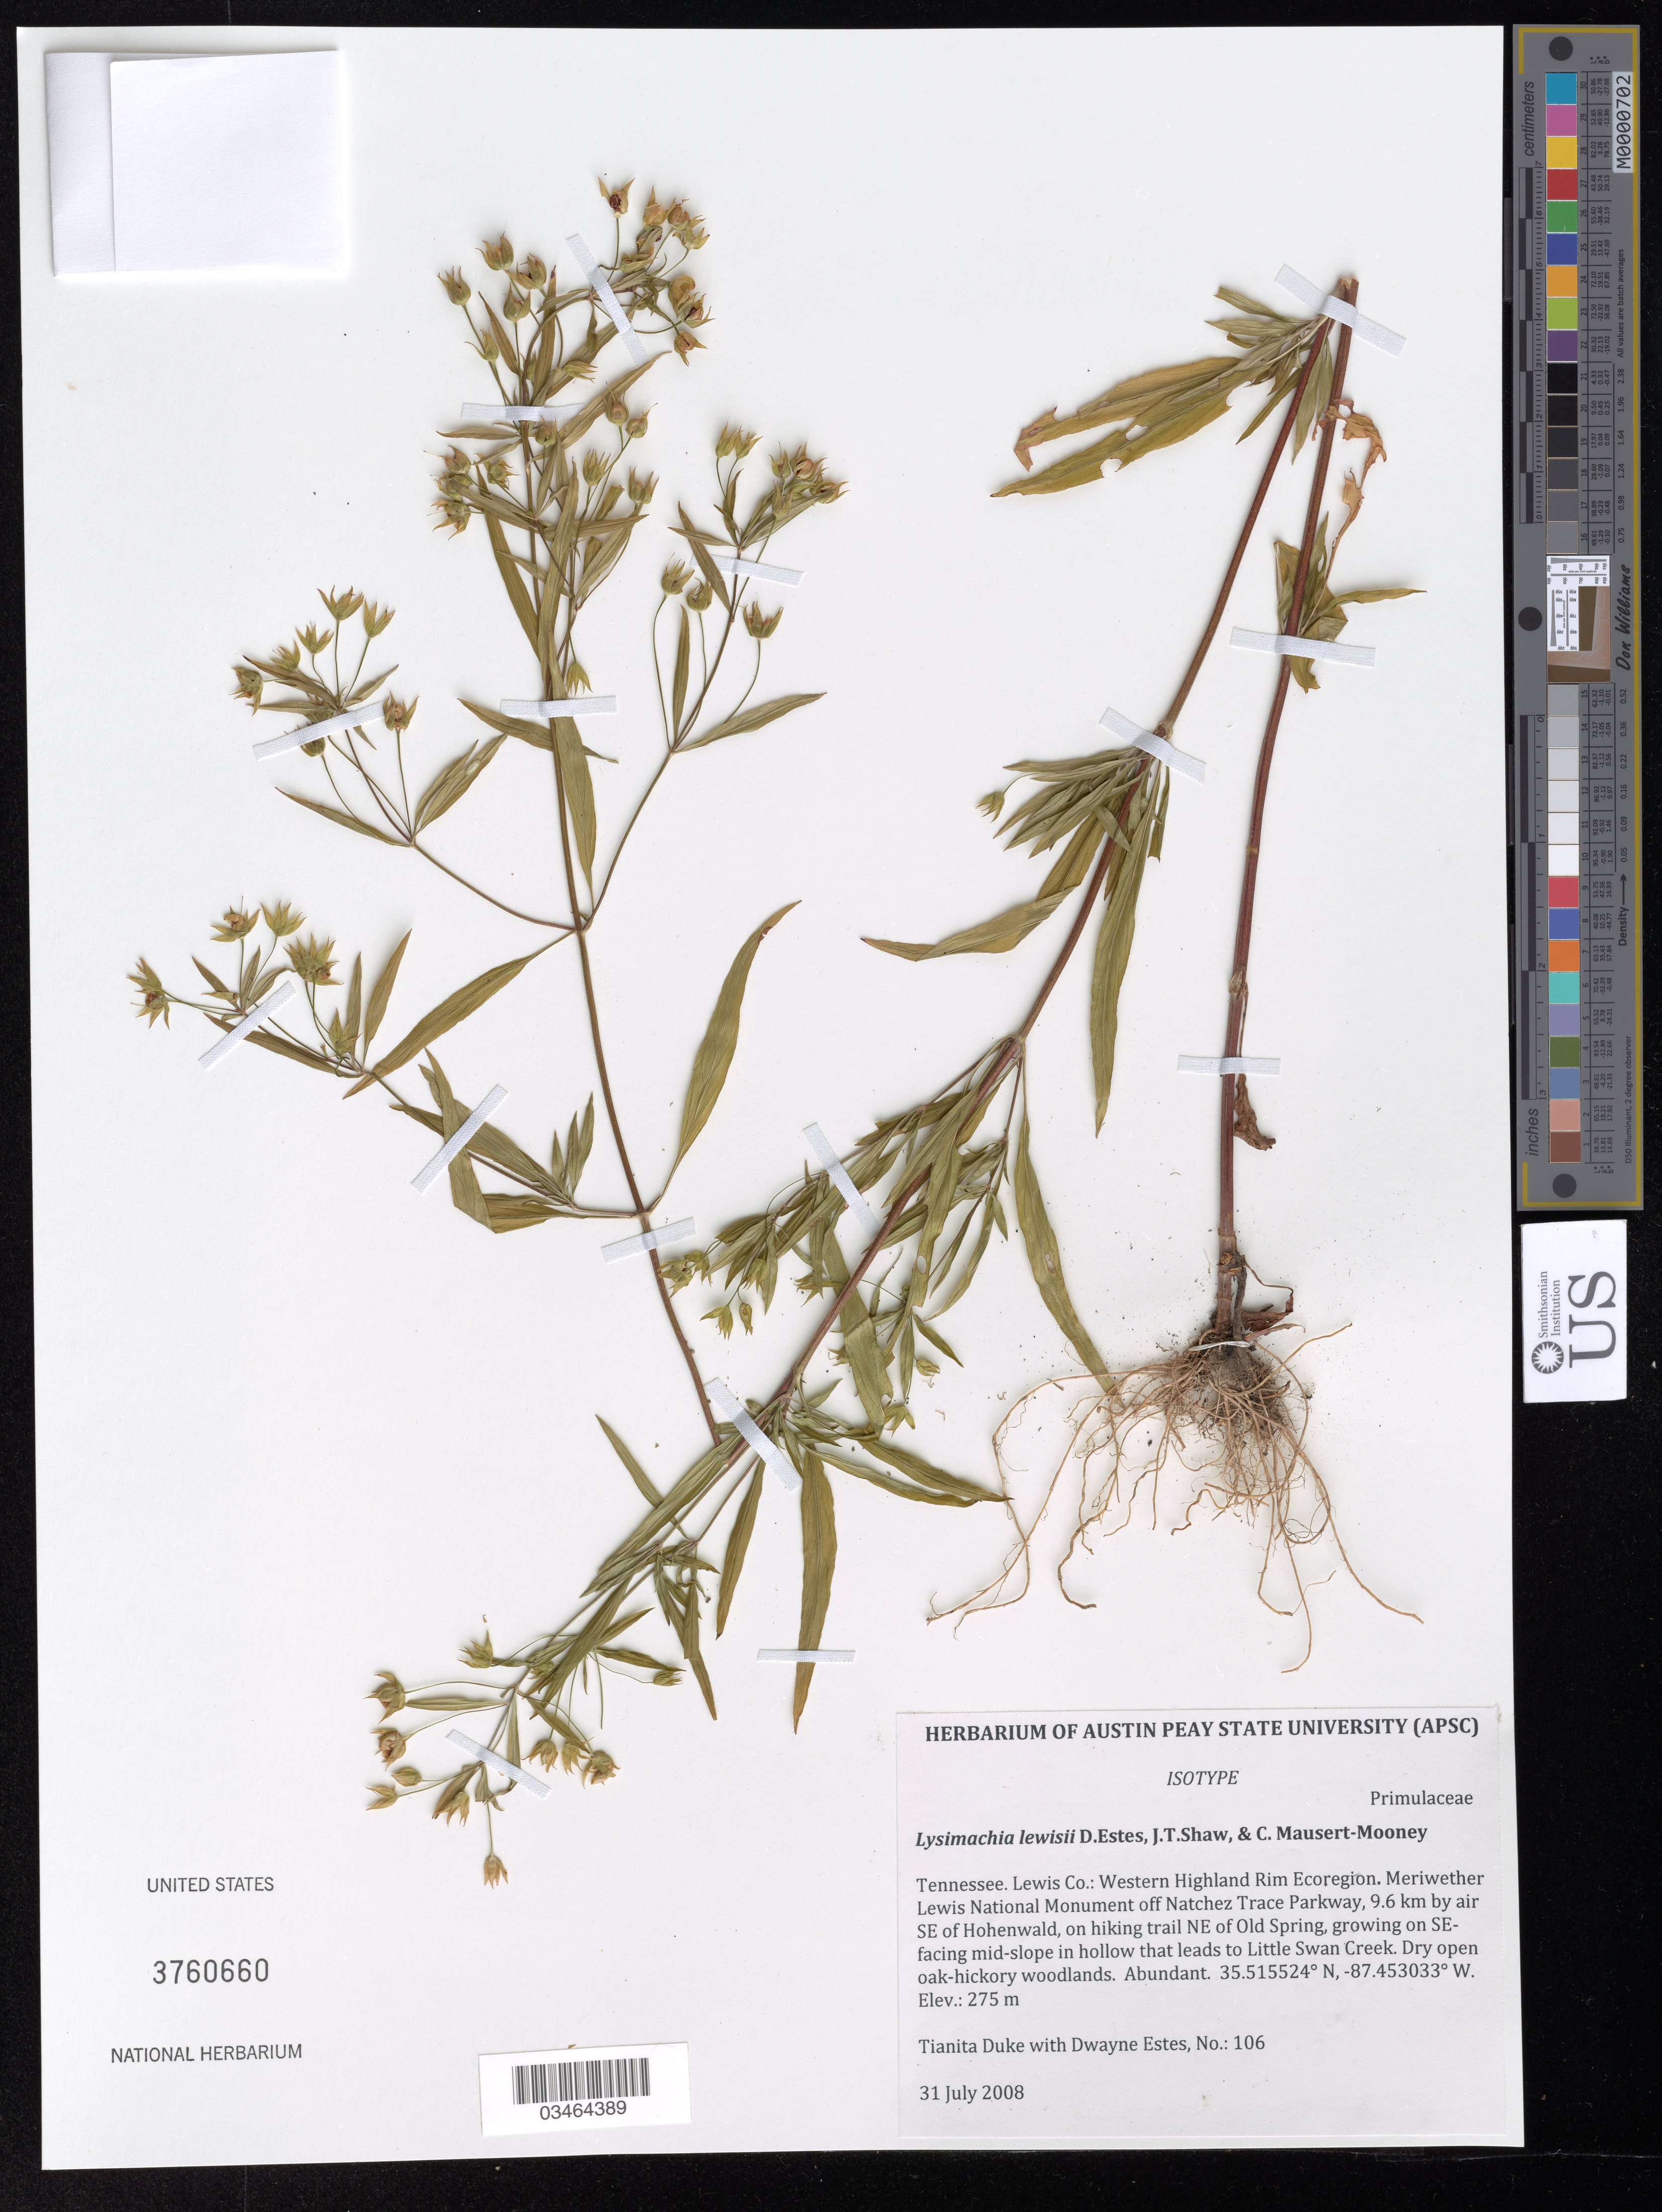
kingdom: Plantae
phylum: Tracheophyta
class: Magnoliopsida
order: Ericales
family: Primulaceae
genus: Lysimachia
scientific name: Lysimachia lewisii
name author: D.Estes et al.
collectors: T. Duke & D. Estes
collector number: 106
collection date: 2008-07-31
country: United States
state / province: Tennessee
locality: Lewis Co.: Western Highland Rim Ecoregion. Meriwether Lewis National Monument off Natchez Trace Parkway, 9.6 km by air SE of Hohenwald, on hiking trail NE of Old Spring, growing on SE-facing mid-slope in hollow that leads to Little Swan Creek.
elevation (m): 275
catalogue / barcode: US 3760660